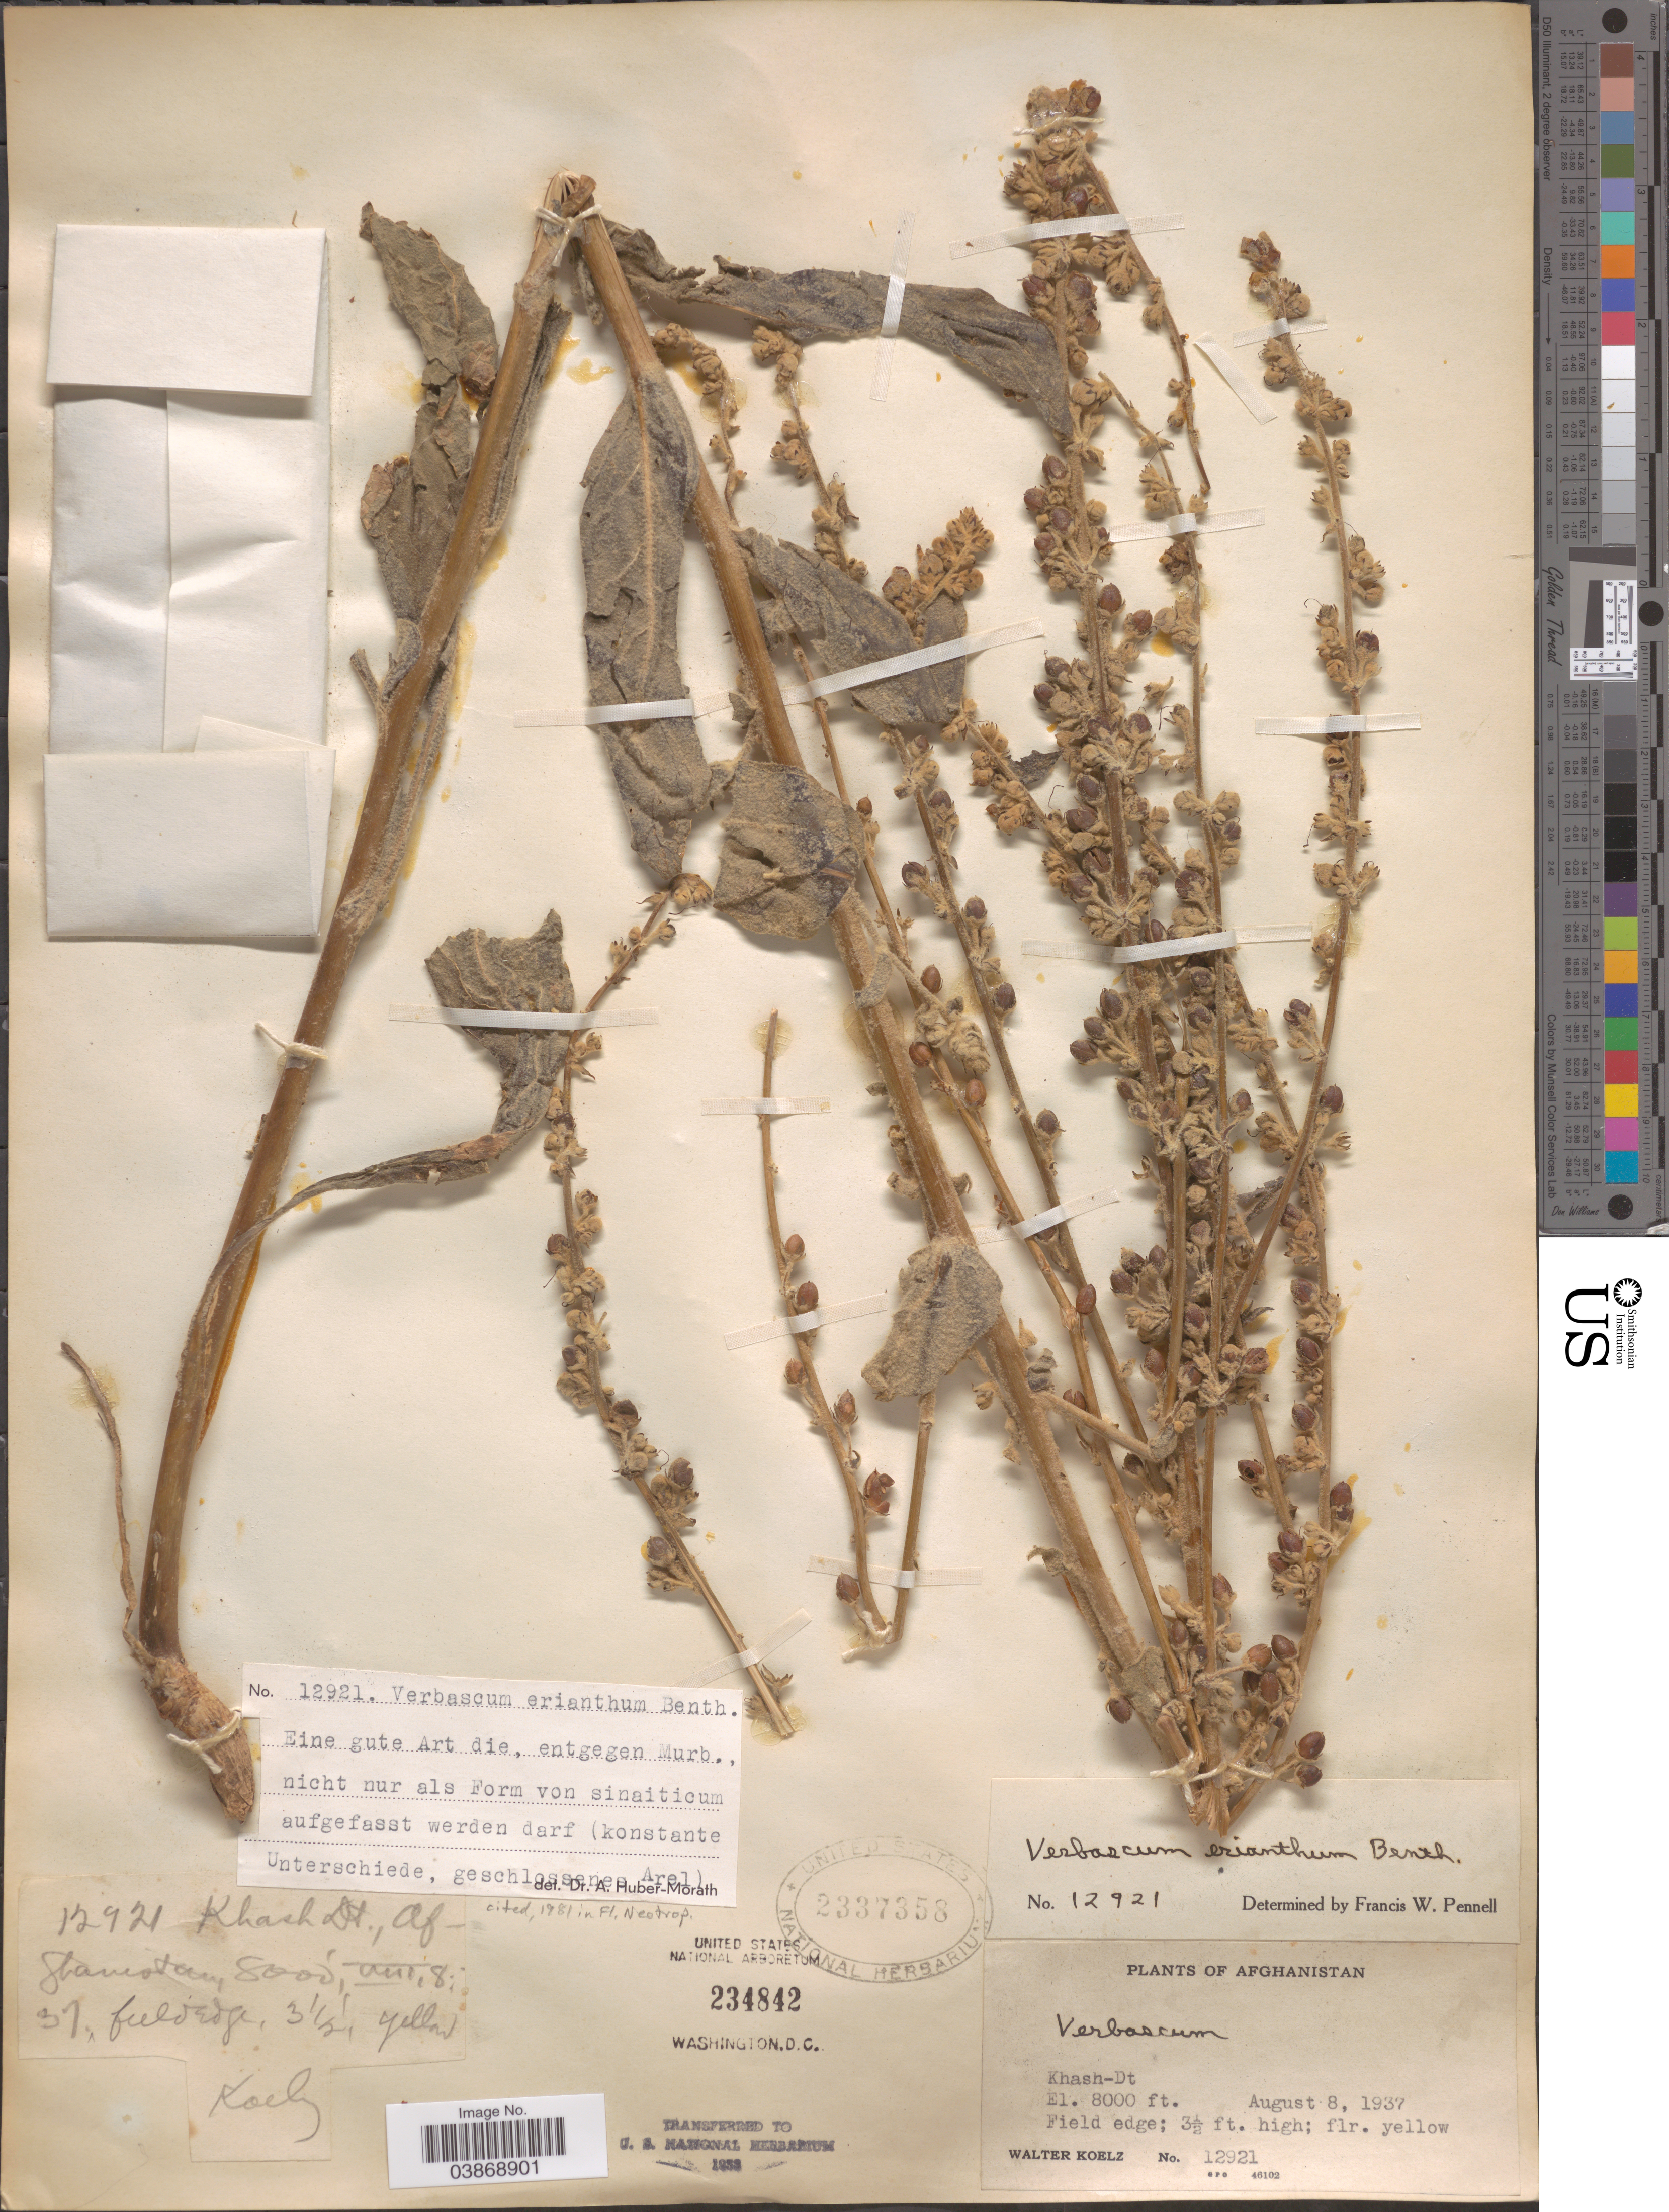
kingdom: Plantae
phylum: Tracheophyta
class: Magnoliopsida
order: Lamiales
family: Scrophulariaceae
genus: Verbascum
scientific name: Verbascum erianthum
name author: Benth.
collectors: W. N. Koelz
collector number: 12921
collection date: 1937-08-08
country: Afghanistan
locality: Khash-Dt.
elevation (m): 2438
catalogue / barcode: US 2337358